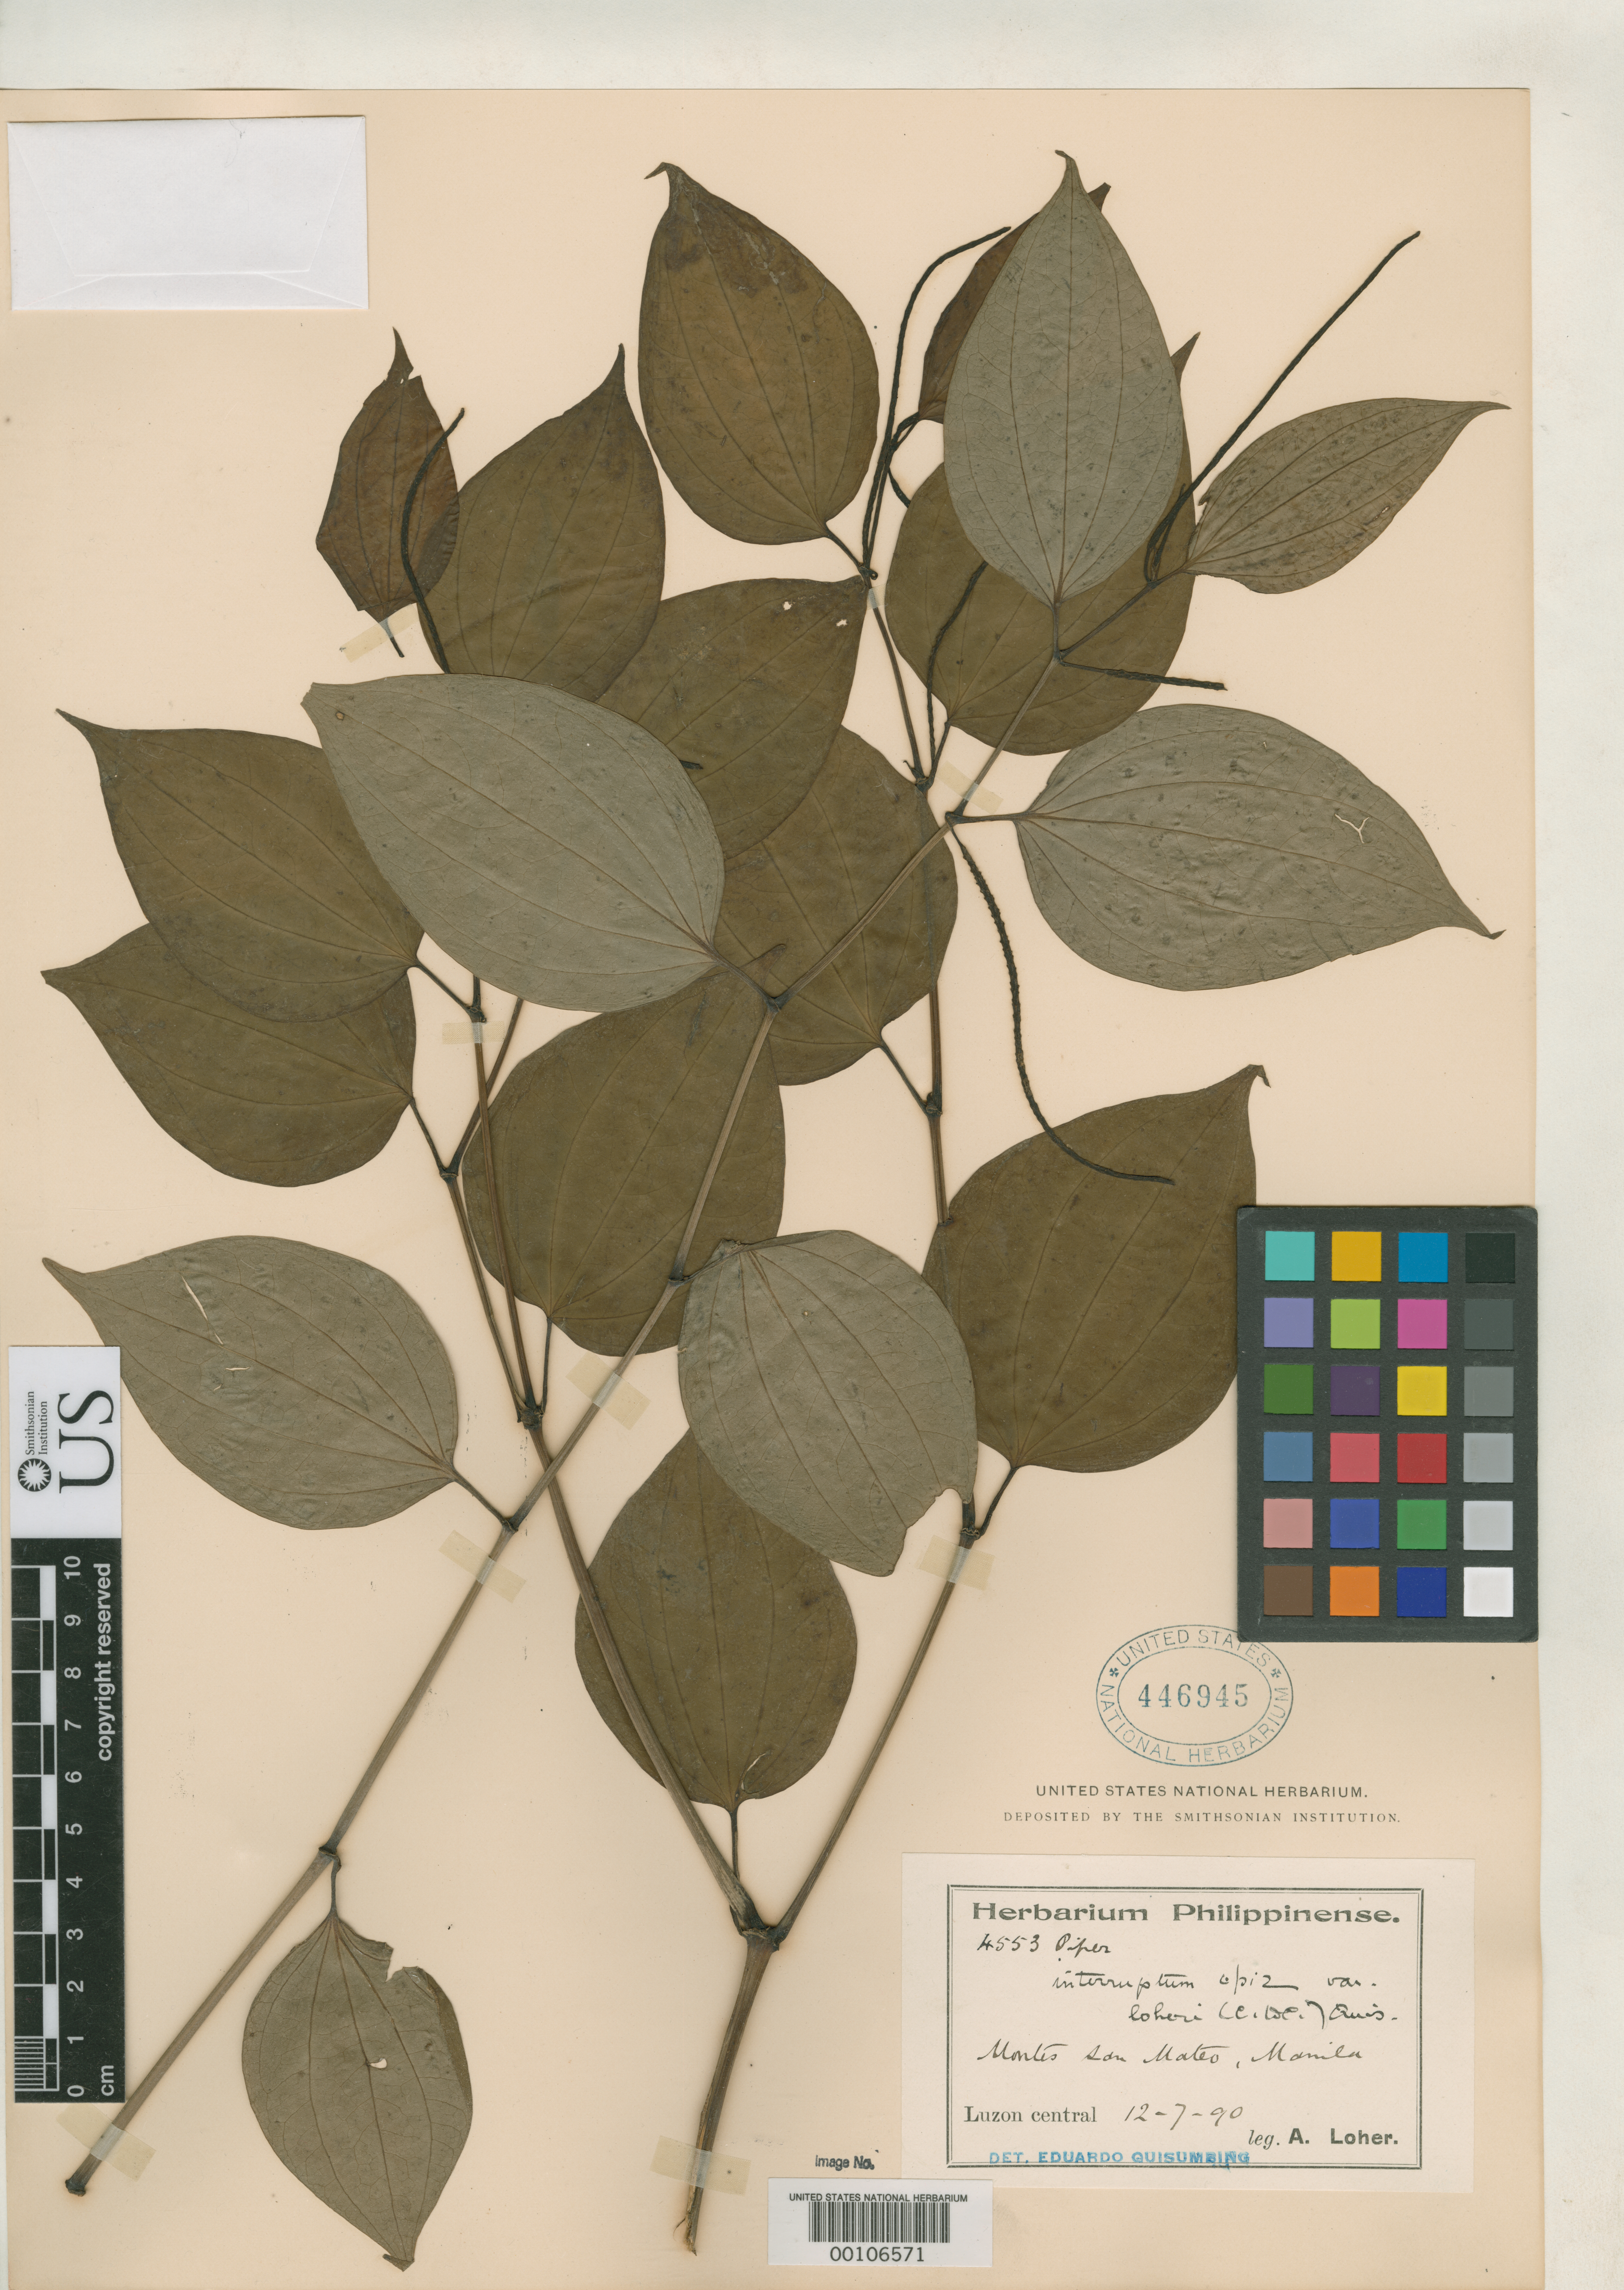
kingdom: Plantae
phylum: Tracheophyta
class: Magnoliopsida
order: Piperales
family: Piperaceae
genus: Piper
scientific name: Piper loheri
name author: C. DC.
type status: Isosyntype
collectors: A. Loher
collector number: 4553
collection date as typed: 12 Jul 1890 or 07 Dec 1890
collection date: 1890-07-12 or 1890-12-07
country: Philippines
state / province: Calabarzon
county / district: Quezon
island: Luzon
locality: Montes San Mateo, Manila.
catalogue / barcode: US 446945